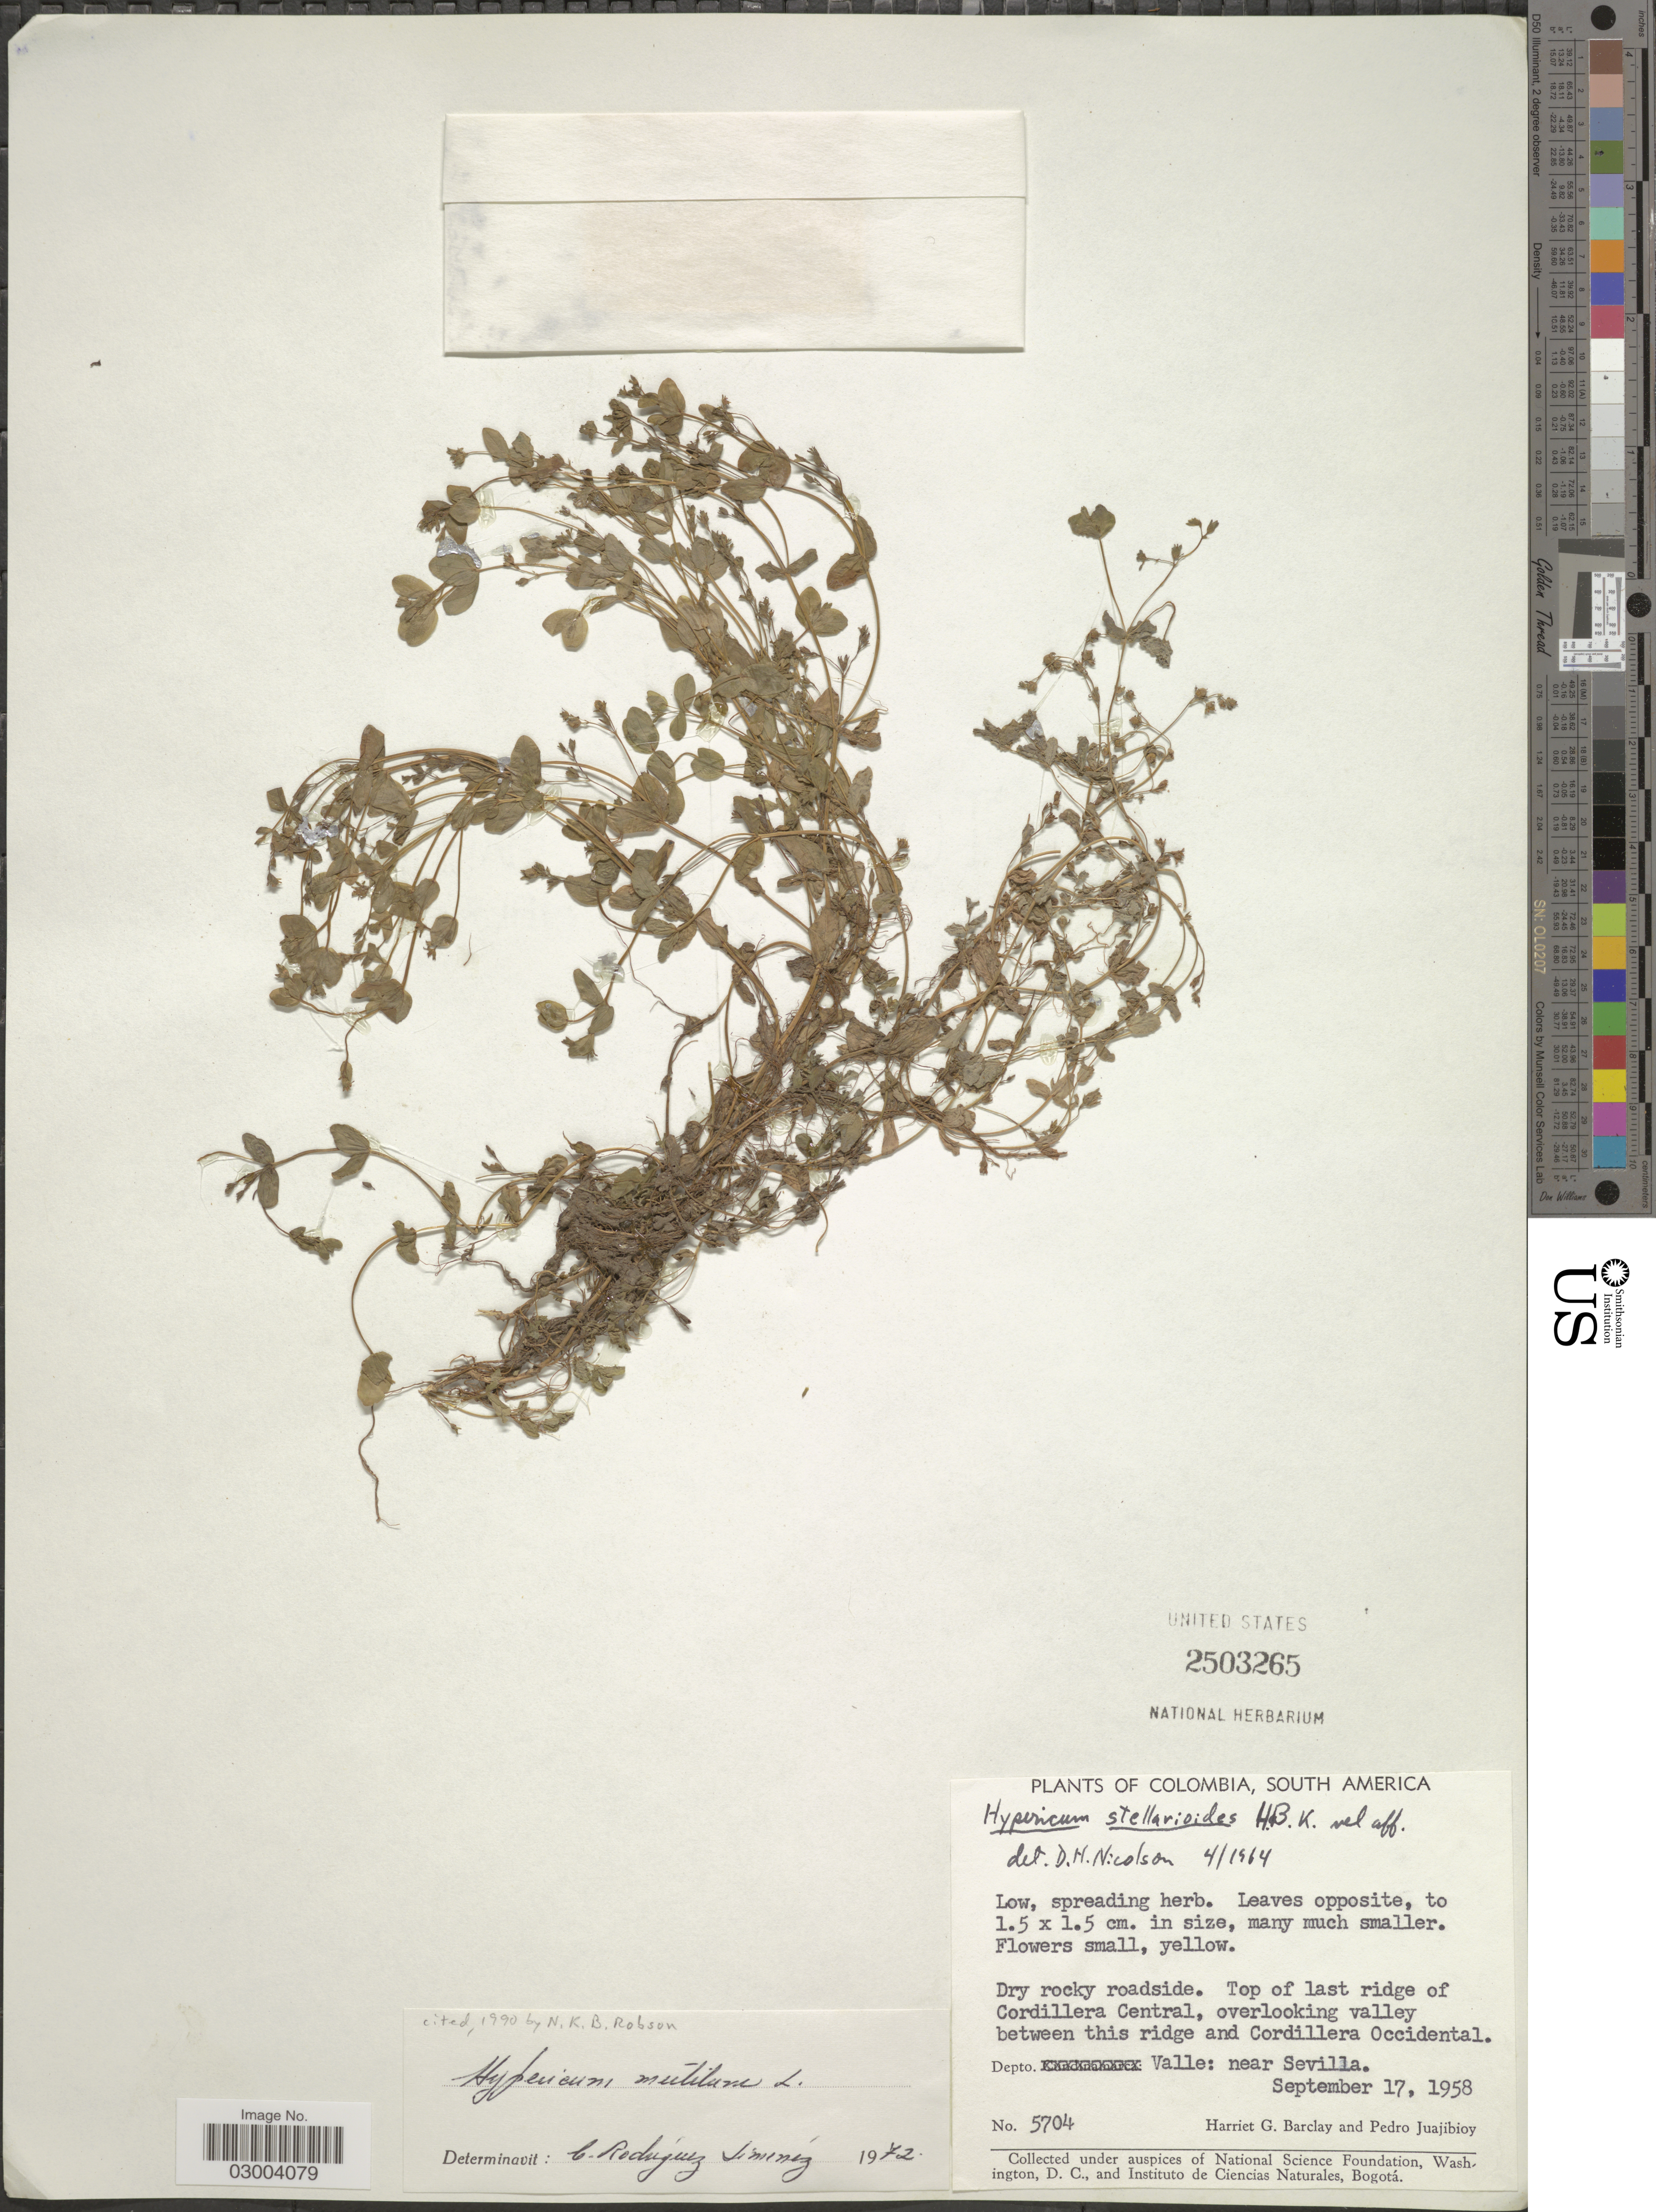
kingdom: Plantae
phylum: Tracheophyta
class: Magnoliopsida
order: Malpighiales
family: Hypericaceae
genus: Hypericum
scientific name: Hypericum mutilum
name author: L.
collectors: H. G. Barclay & P. Juajibioy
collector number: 5704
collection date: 1958-09-17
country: Colombia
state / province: Valle del Cauca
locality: Top of last ridge of Cordillera Central, overlooking valley between this ridge and Cordillera Occidental, Depto. Valle: near Sevilla.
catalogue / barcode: US 2503265